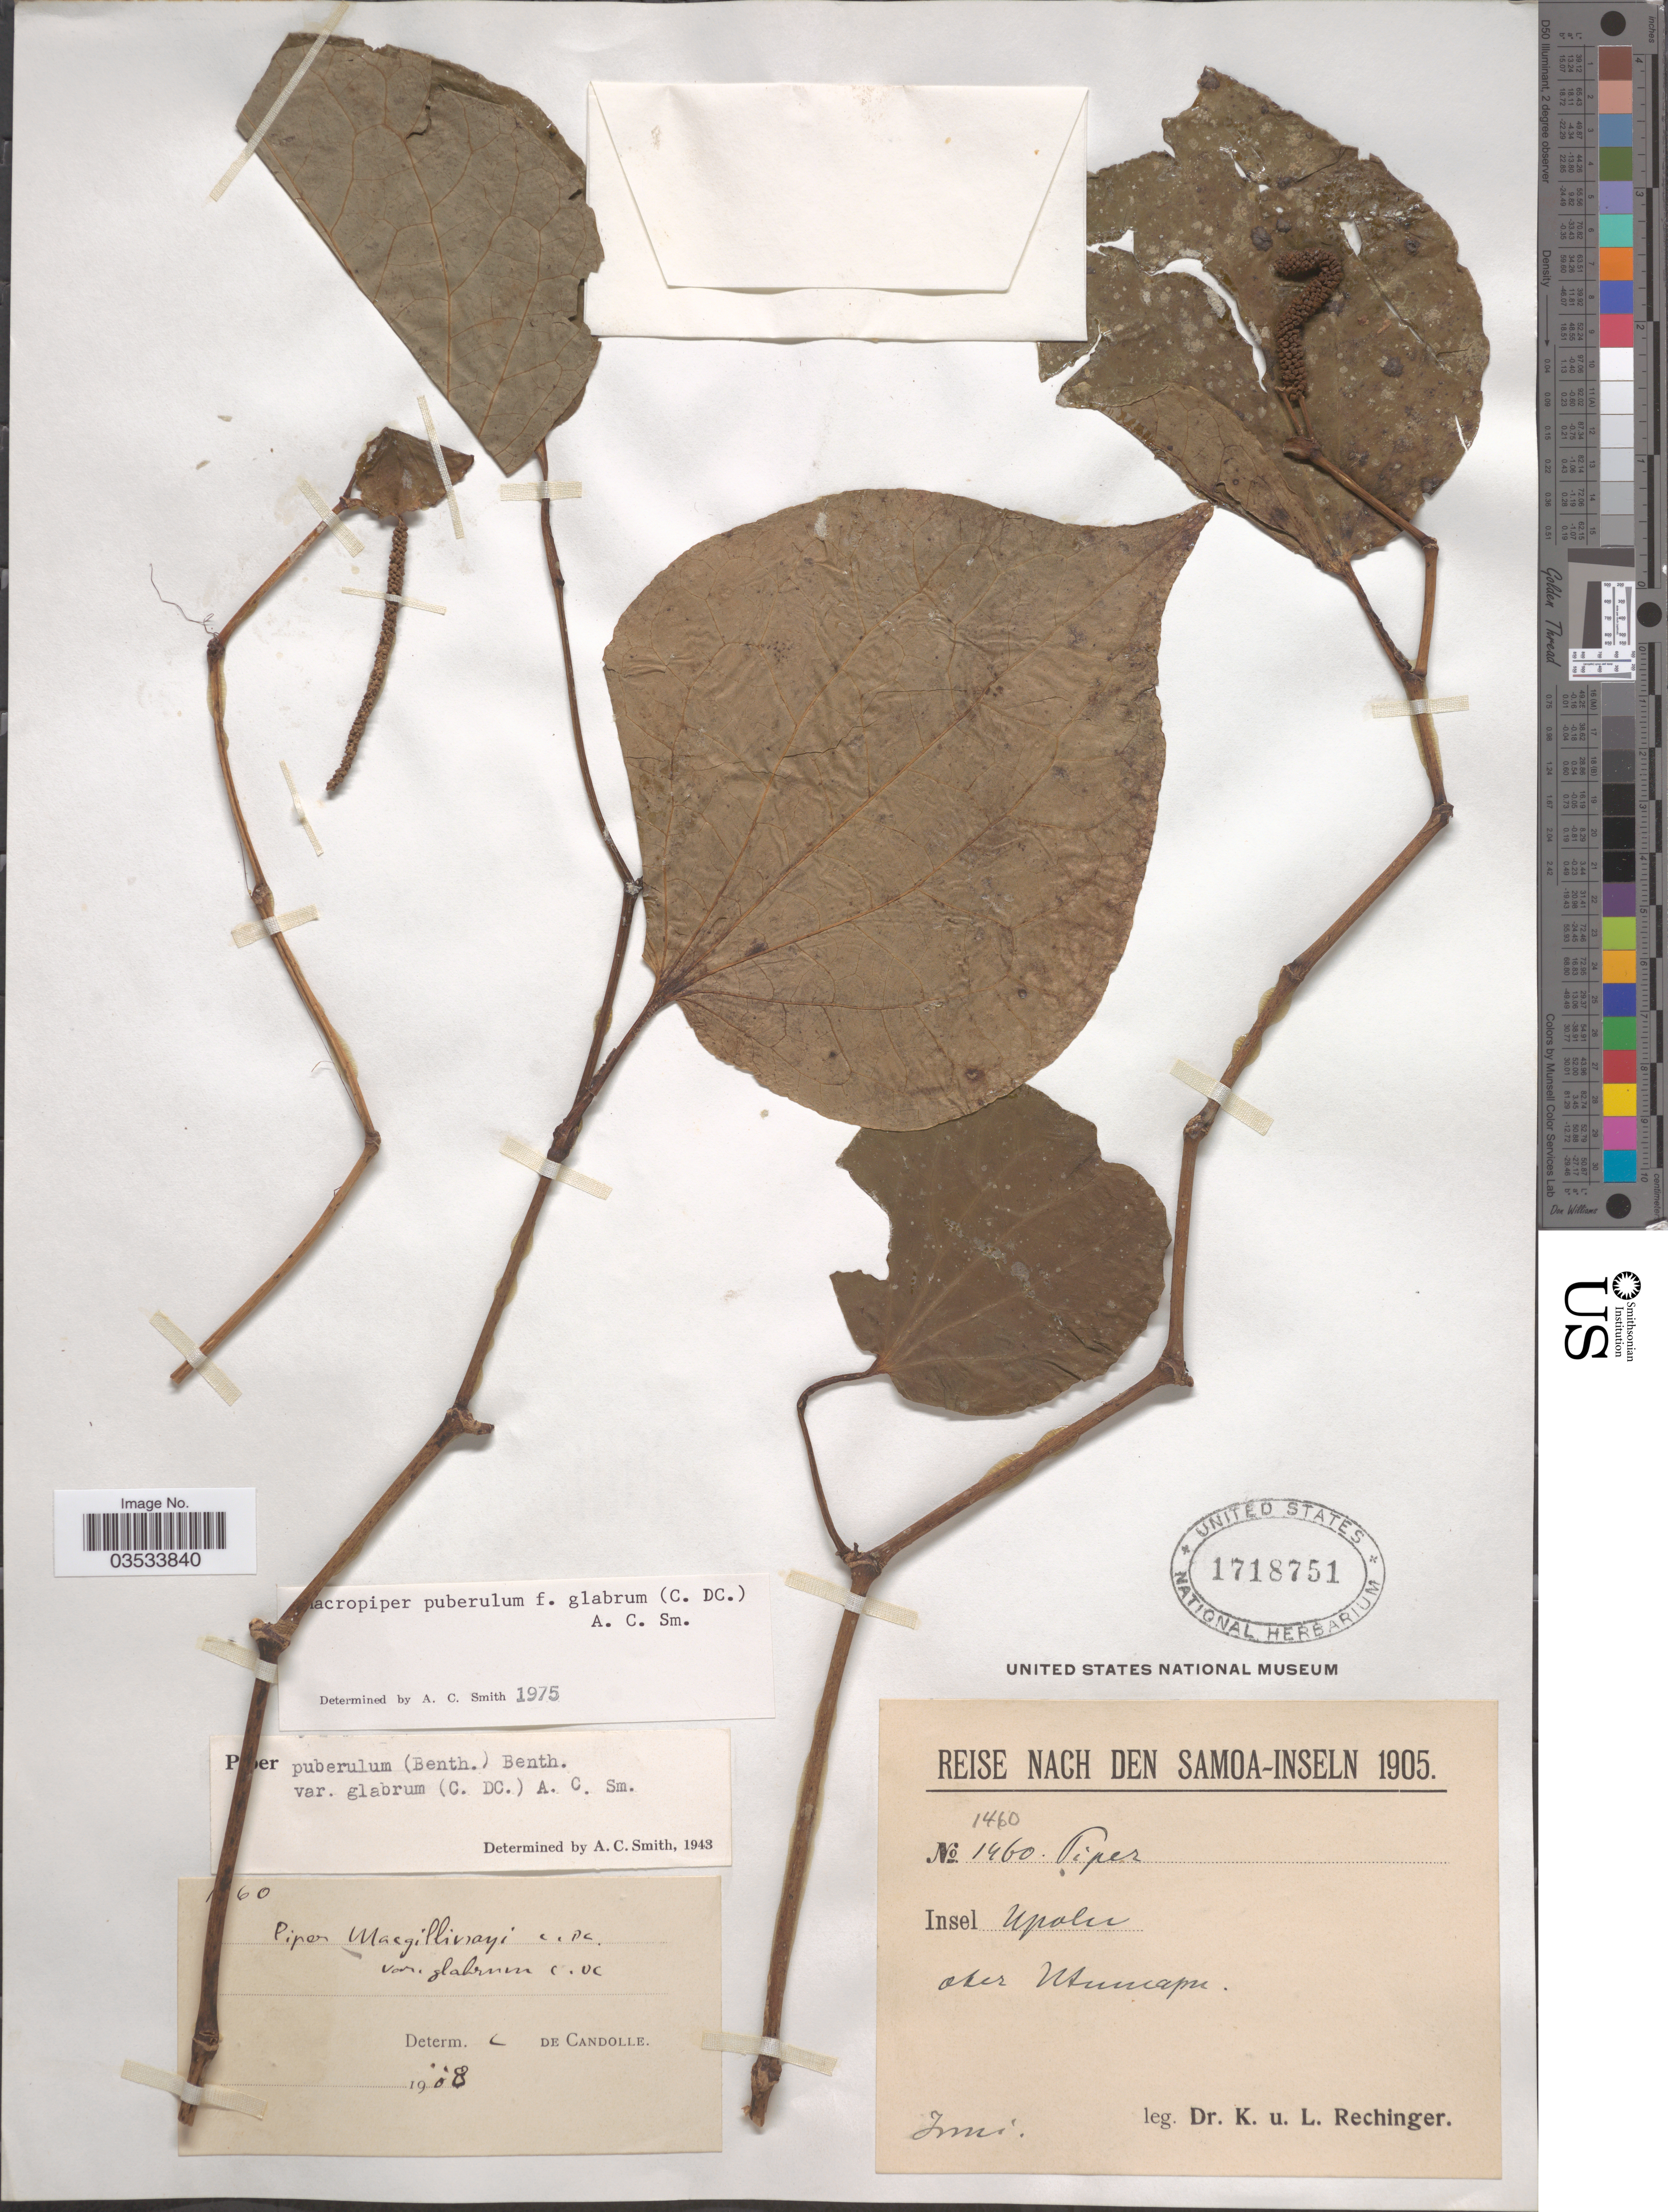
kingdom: Plantae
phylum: Tracheophyta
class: Magnoliopsida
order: Piperales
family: Piperaceae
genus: Piper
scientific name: Piper puberulum var. glabrum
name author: (C. DC.) C.A. Sm.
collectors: K. Rechinger & L. Rechinger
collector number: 1460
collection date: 1905-06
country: Samoa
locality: Samoa-Inseln. Insel Upolu. Ober Utuncapu [interpreted].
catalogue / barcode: US 1718751